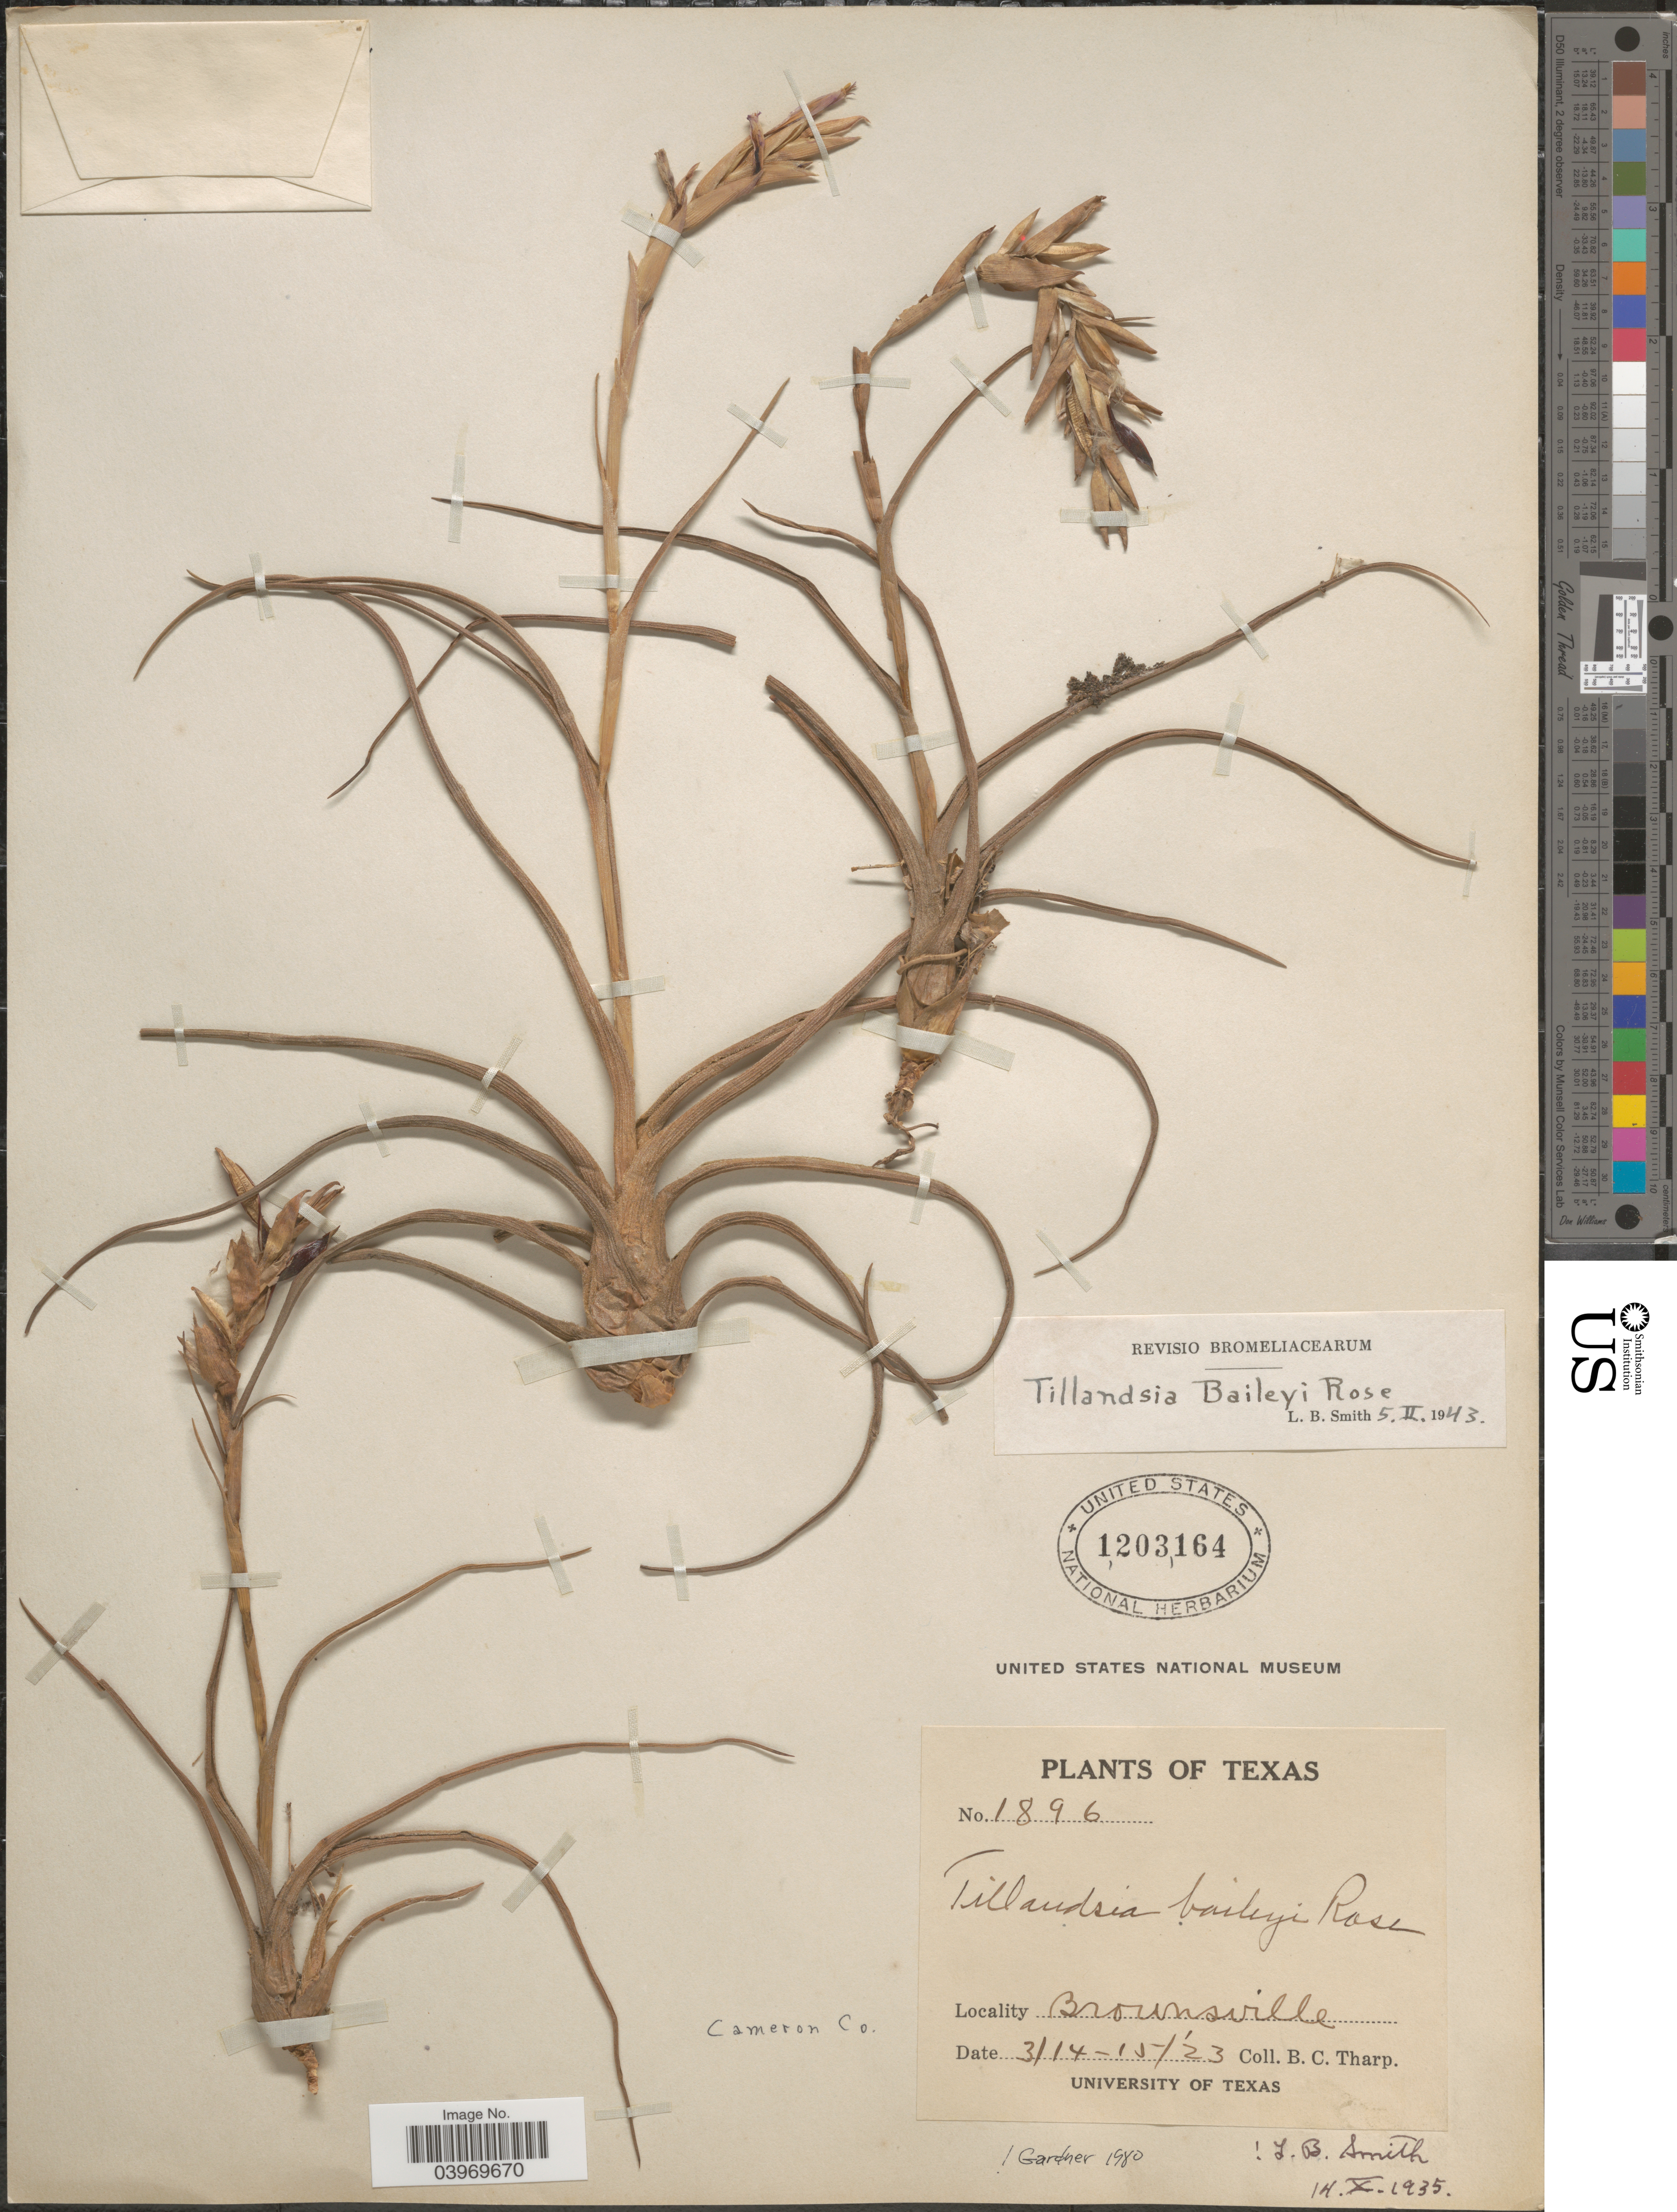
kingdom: Plantae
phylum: Tracheophyta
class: Liliopsida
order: Poales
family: Bromeliaceae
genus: Tillandsia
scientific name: Tillandsia baileyi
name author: Rose ex Small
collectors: B. C. Tharp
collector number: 1896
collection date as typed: Transcribed d/m/y: 14/3/23 to 15/3/23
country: United States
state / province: Texas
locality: Brownsville. Cameron Co.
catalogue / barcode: US 1203164